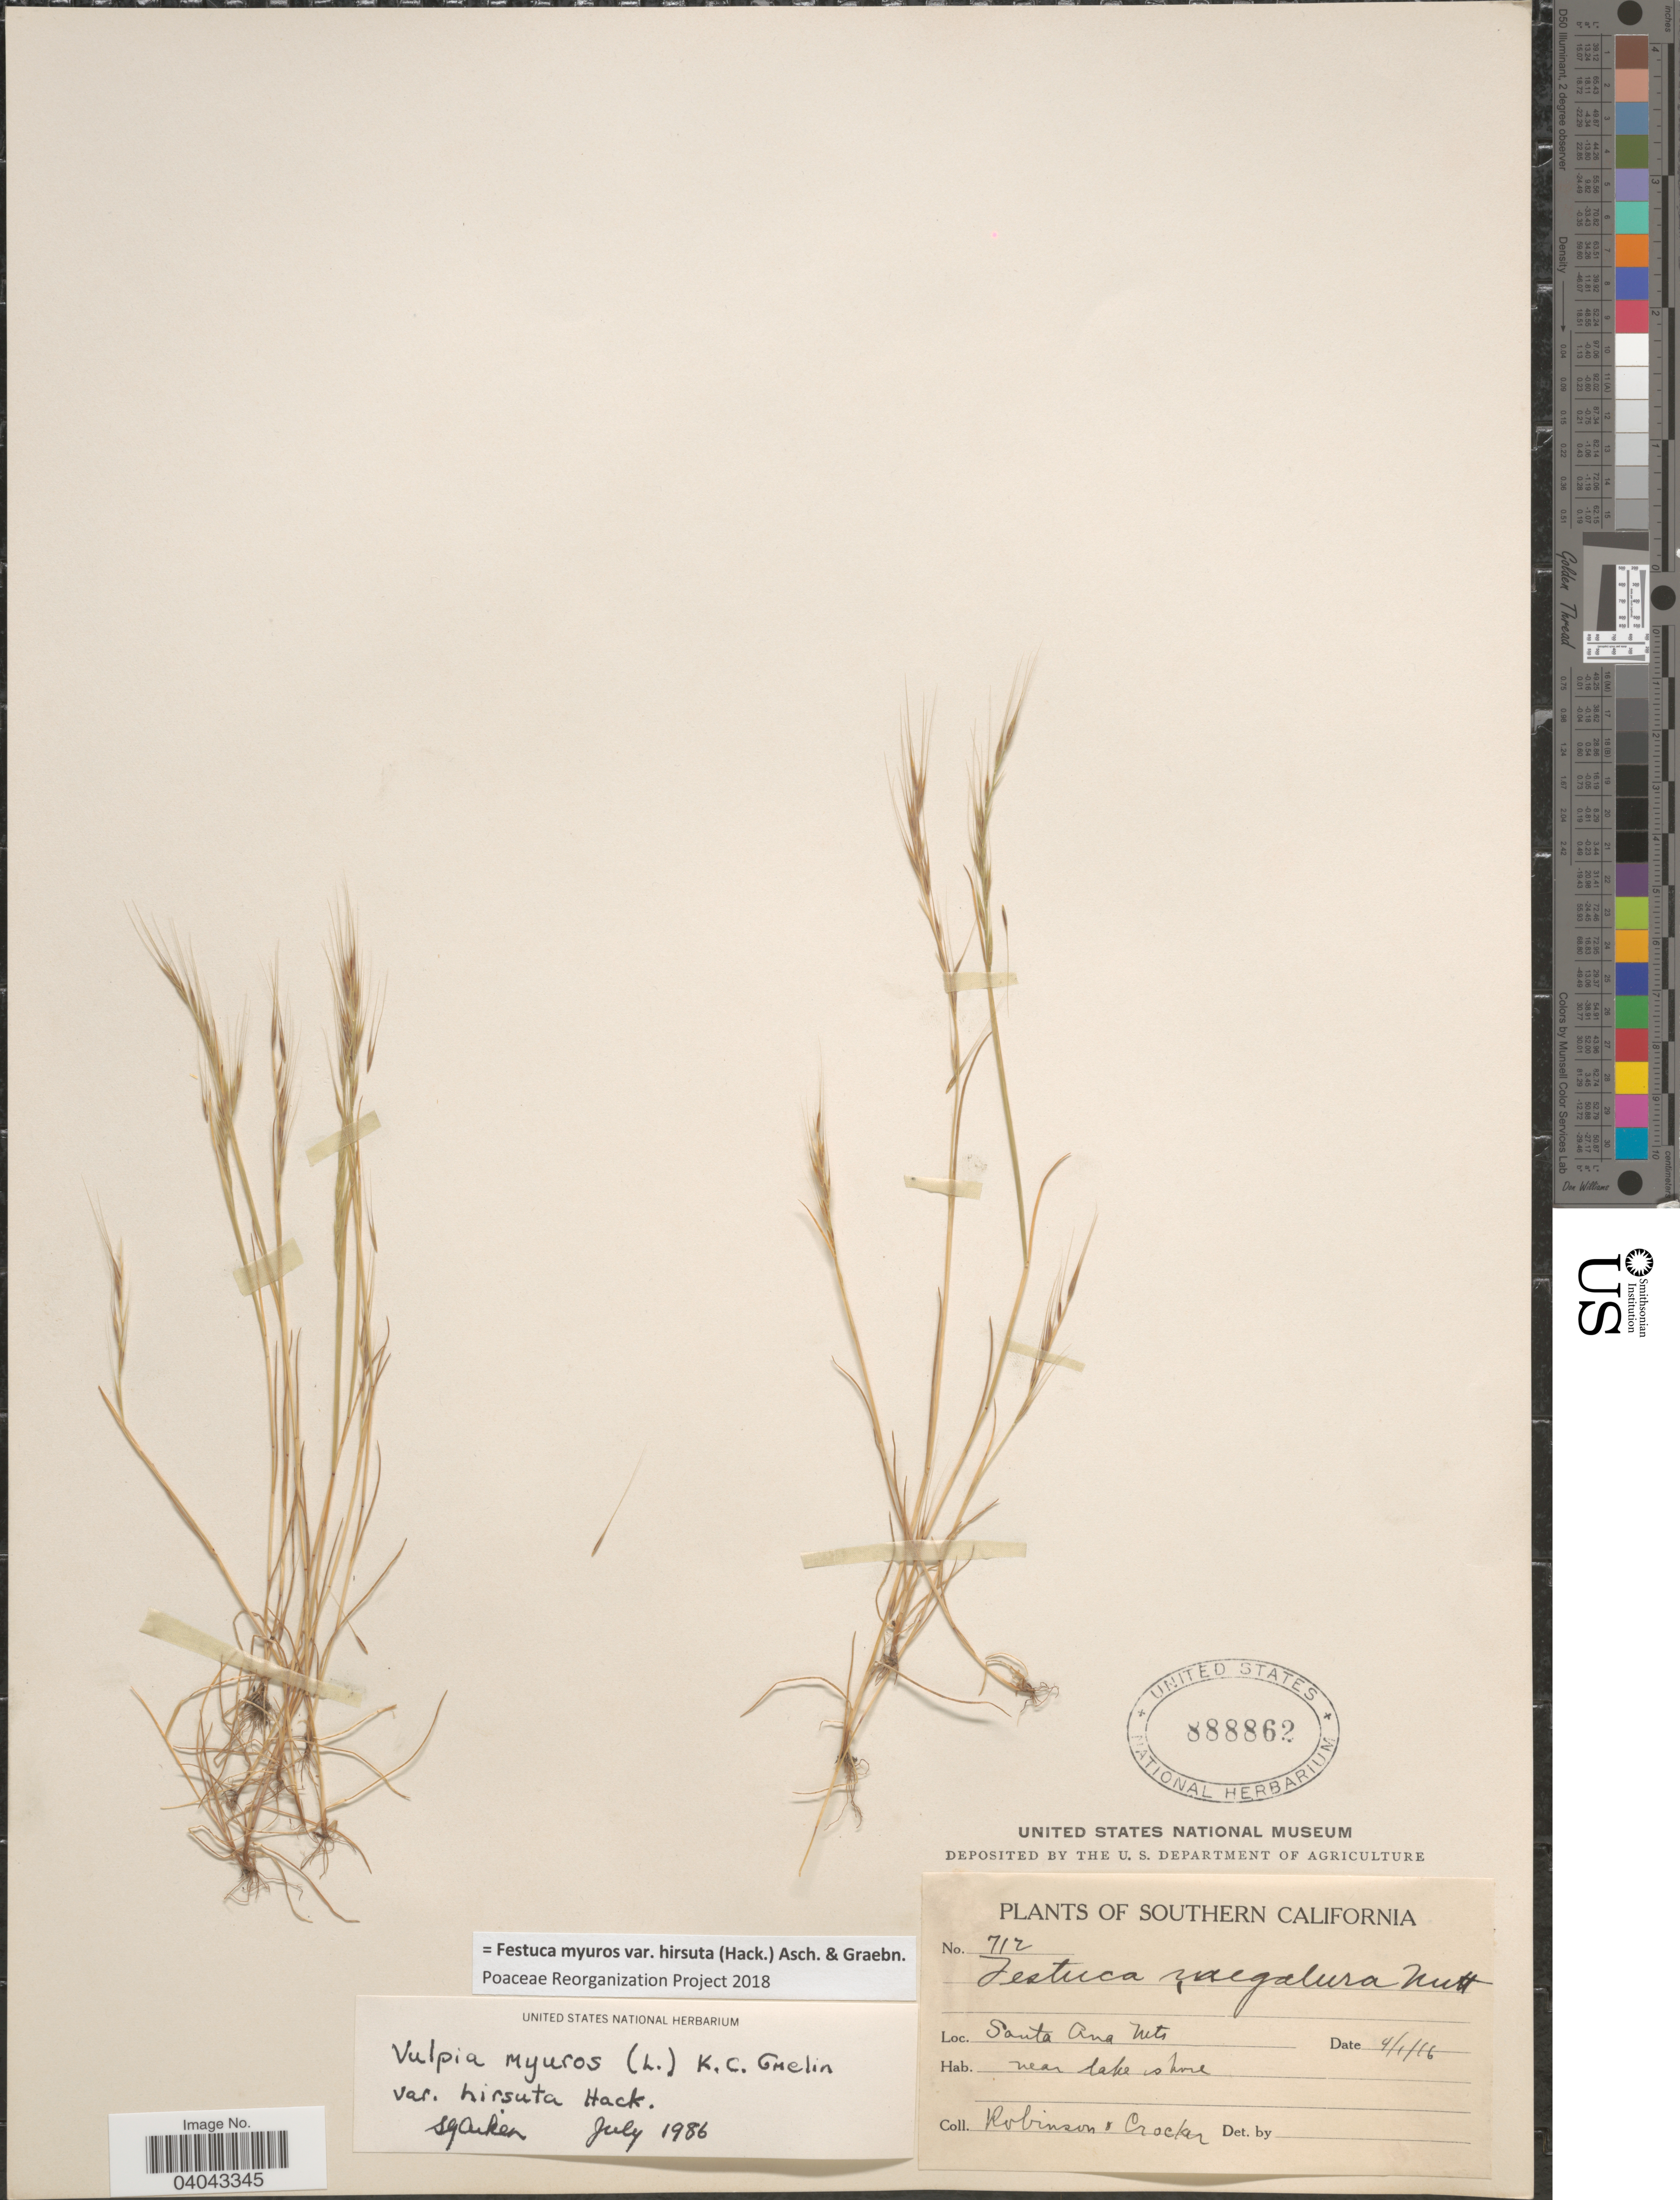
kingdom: Plantae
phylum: Tracheophyta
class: Liliopsida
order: Poales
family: Poaceae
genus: Festuca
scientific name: Festuca myuros var. hirsuta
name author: (Hack.) Asch. & Graebn.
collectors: -- Robinson & -. Crocker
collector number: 712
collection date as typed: Transcribed d/m/y: 1/4/16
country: United States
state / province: California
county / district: Los Angeles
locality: Southern California. Santa Ana Mts.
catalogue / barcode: US 888862